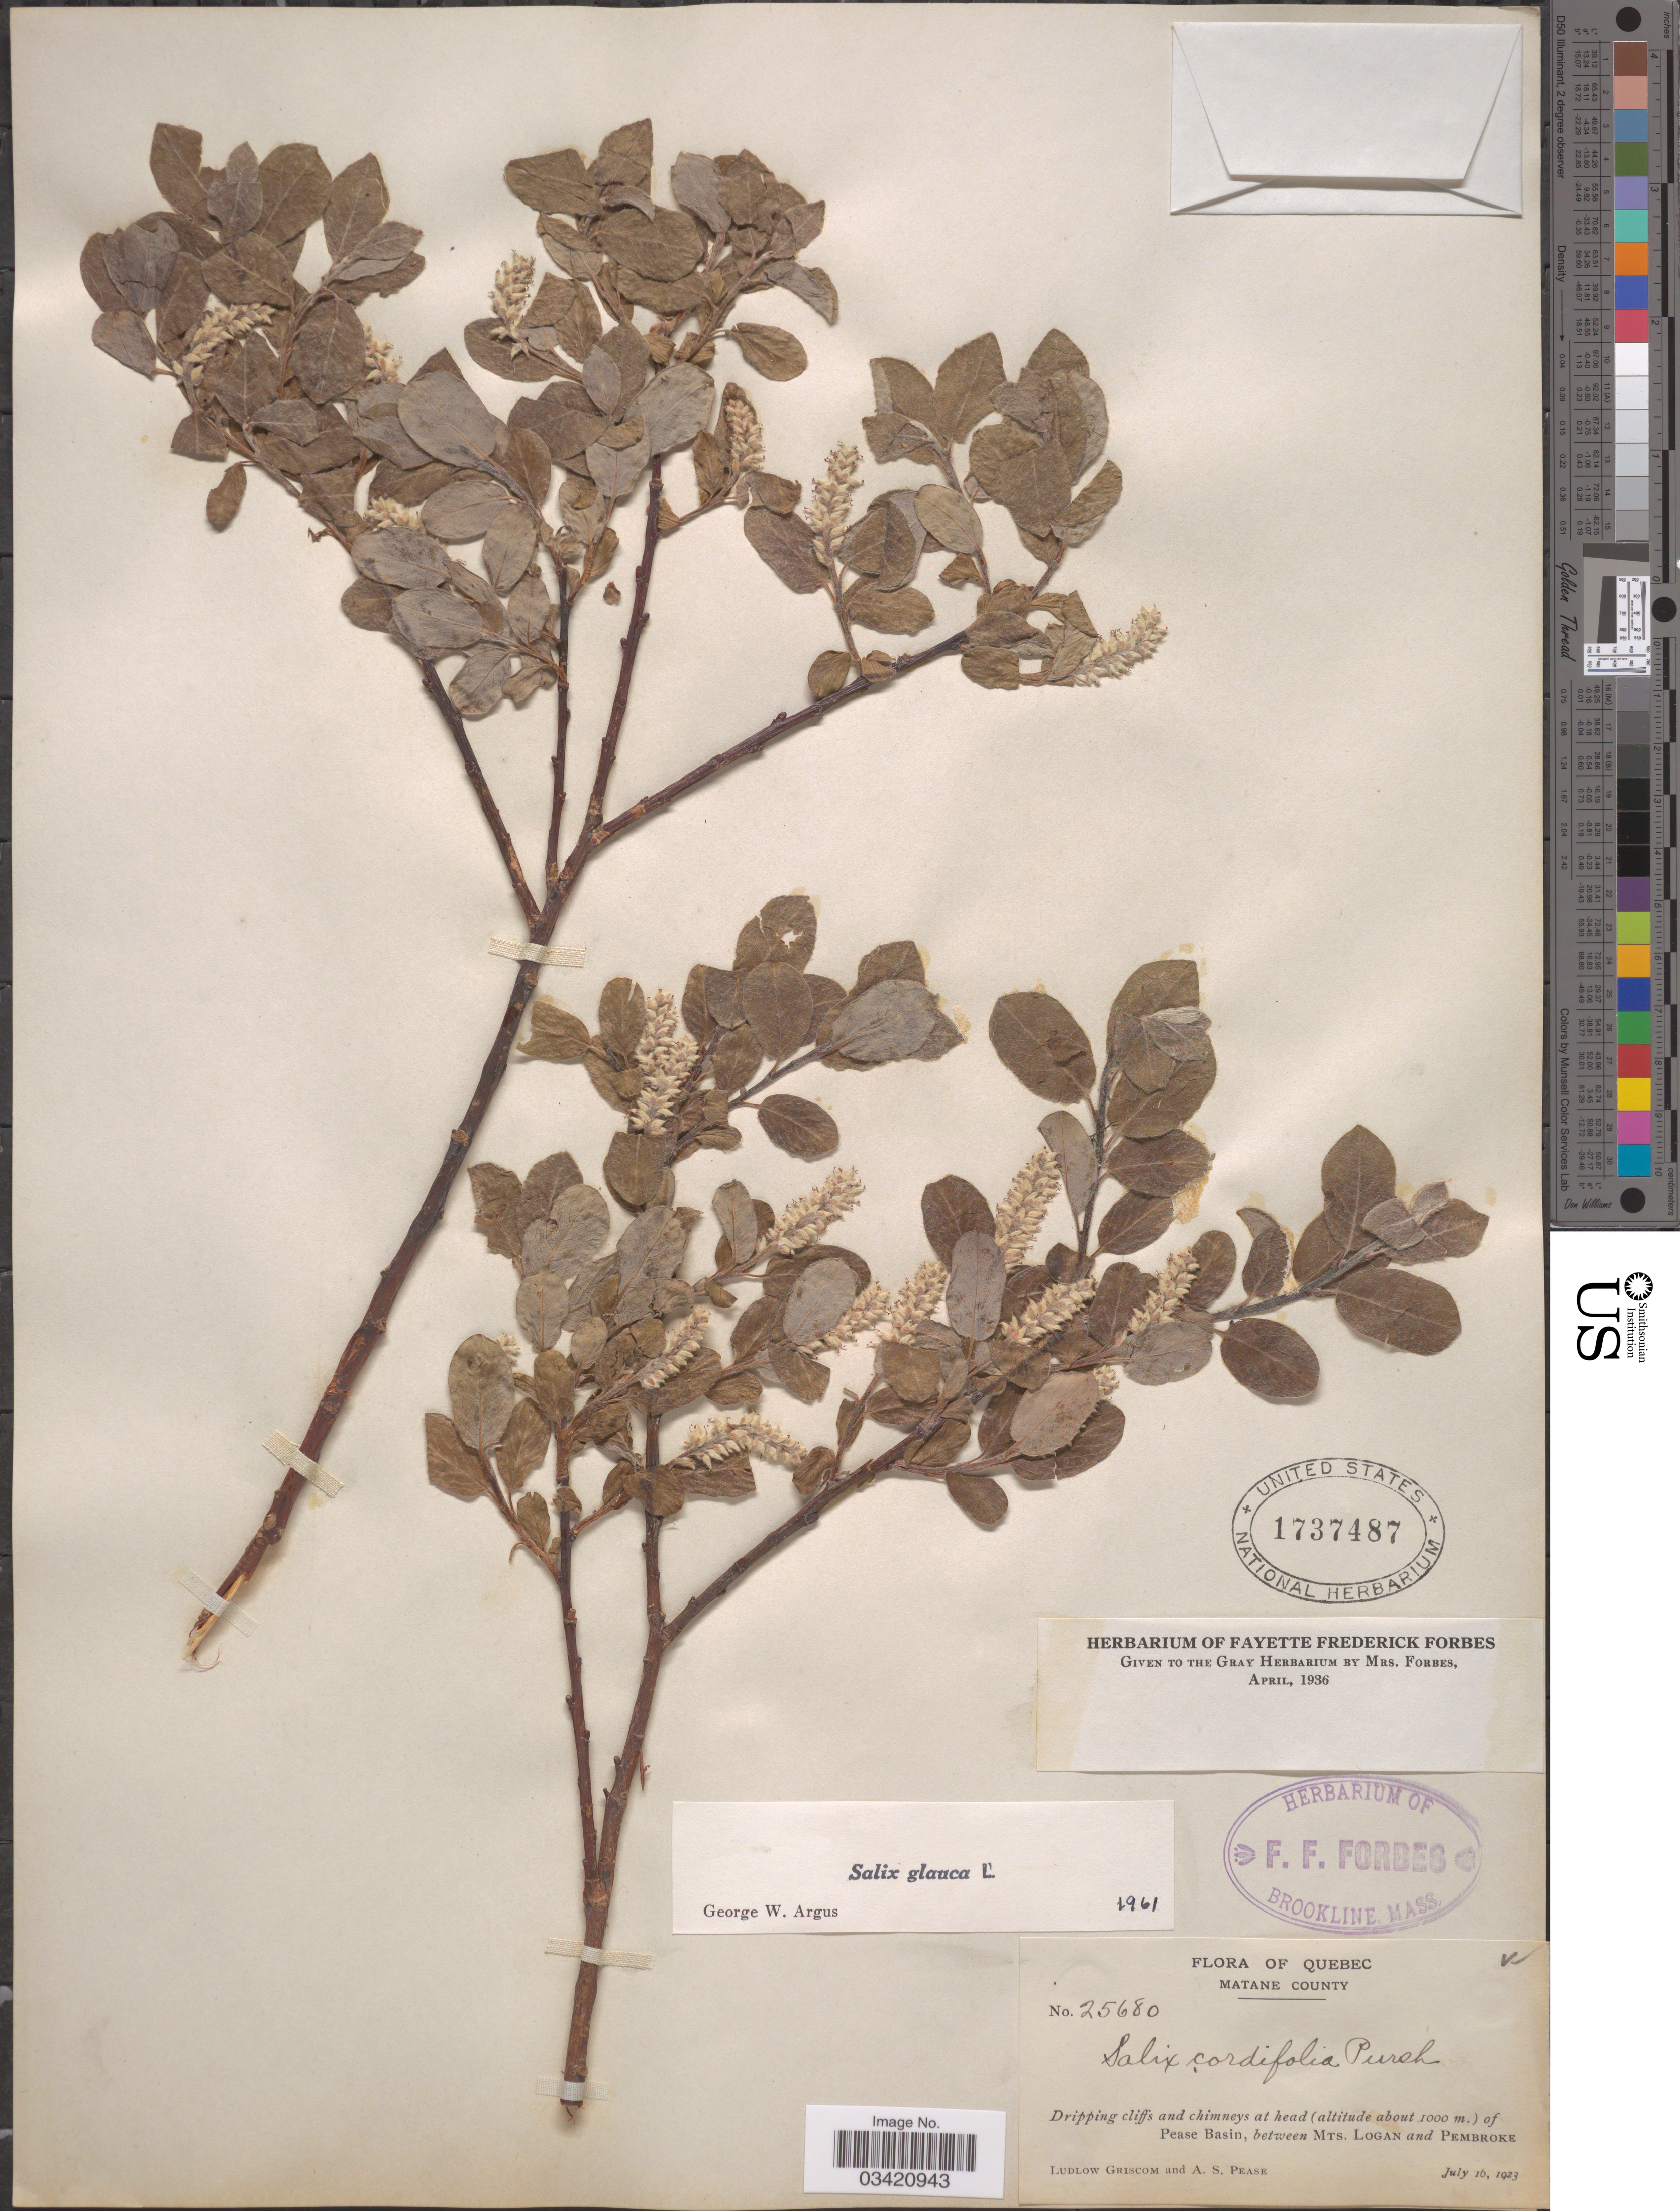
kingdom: Plantae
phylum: Tracheophyta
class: Magnoliopsida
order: Malpighiales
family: Salicaceae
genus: Salix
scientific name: Salix glauca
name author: L.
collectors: L. Griscom & A. S. Pease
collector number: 25680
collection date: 1923-07-16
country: Canada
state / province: Quebec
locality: Pease Basin, between Mts. Logan and Pembroke.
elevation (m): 1000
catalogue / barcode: US 1737487